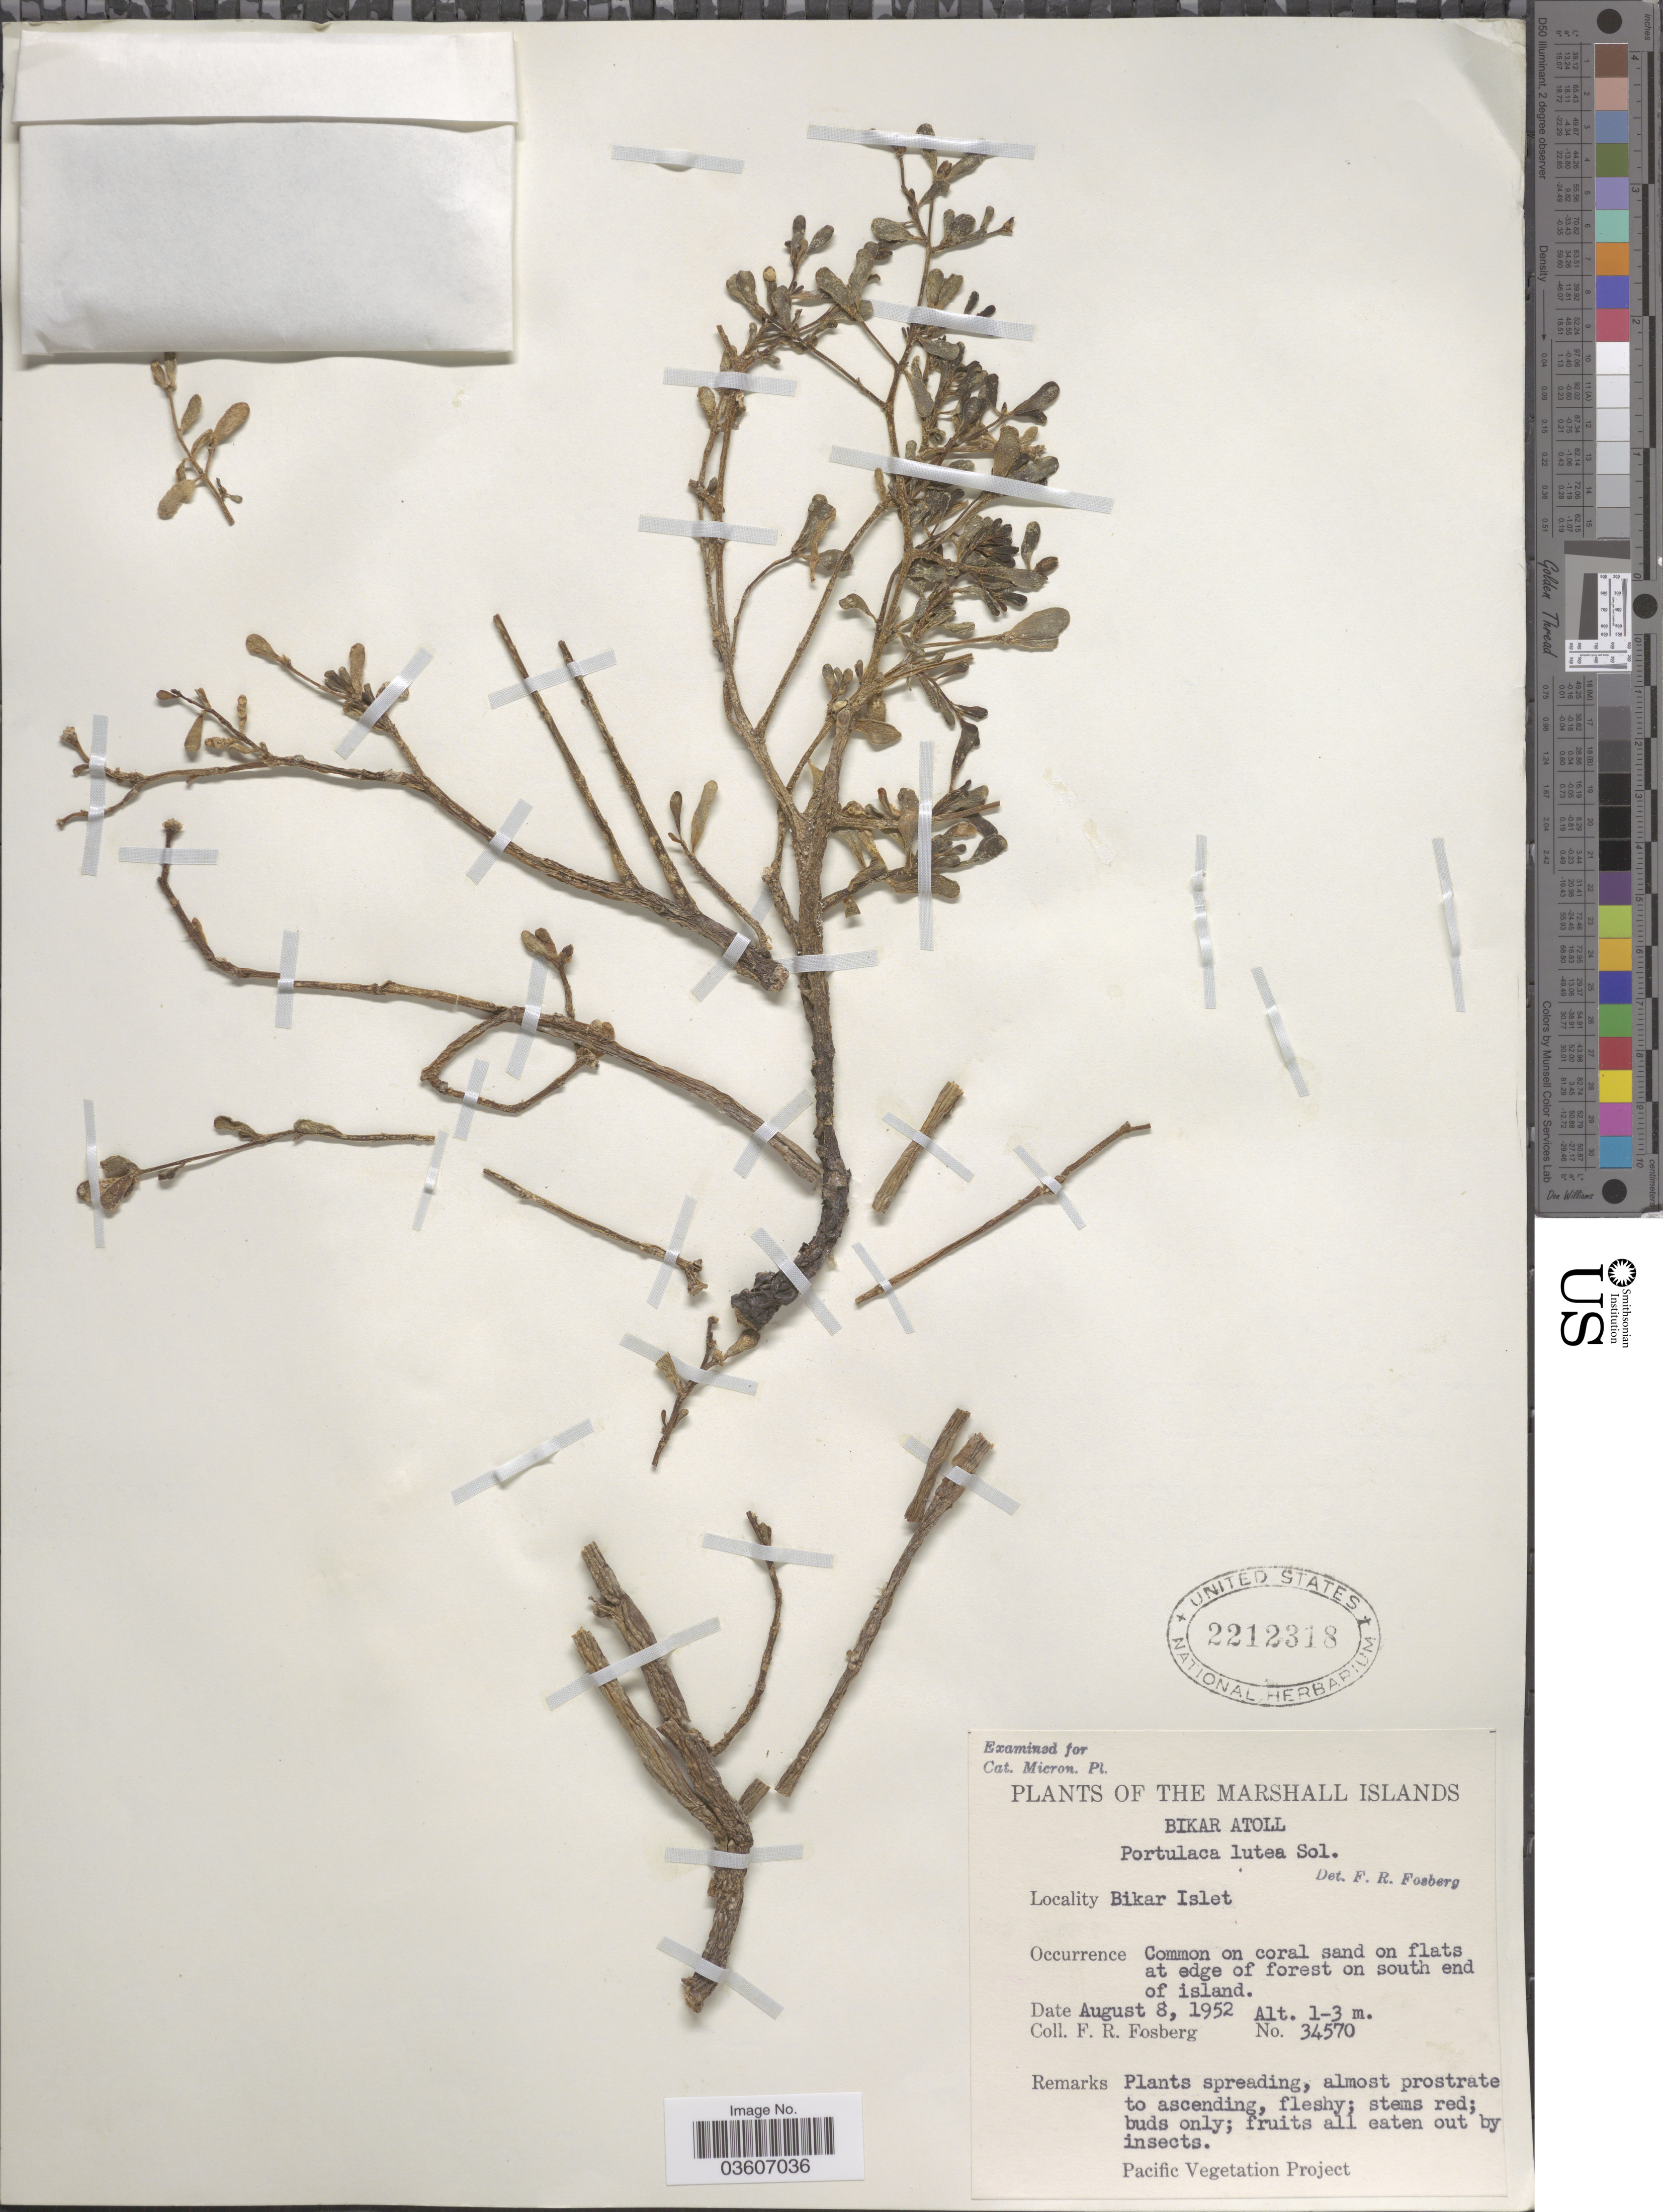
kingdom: Plantae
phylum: Tracheophyta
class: Magnoliopsida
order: Caryophyllales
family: Portulacaceae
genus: Portulaca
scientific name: Portulaca lutea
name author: Sol. ex G. Forst.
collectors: F. R. Fosberg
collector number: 34570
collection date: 1952-08-08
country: Marshall Islands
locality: Bikar Atoll. Bikar Islet. On flats at edge of forest on south end of island.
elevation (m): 1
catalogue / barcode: US 2212318